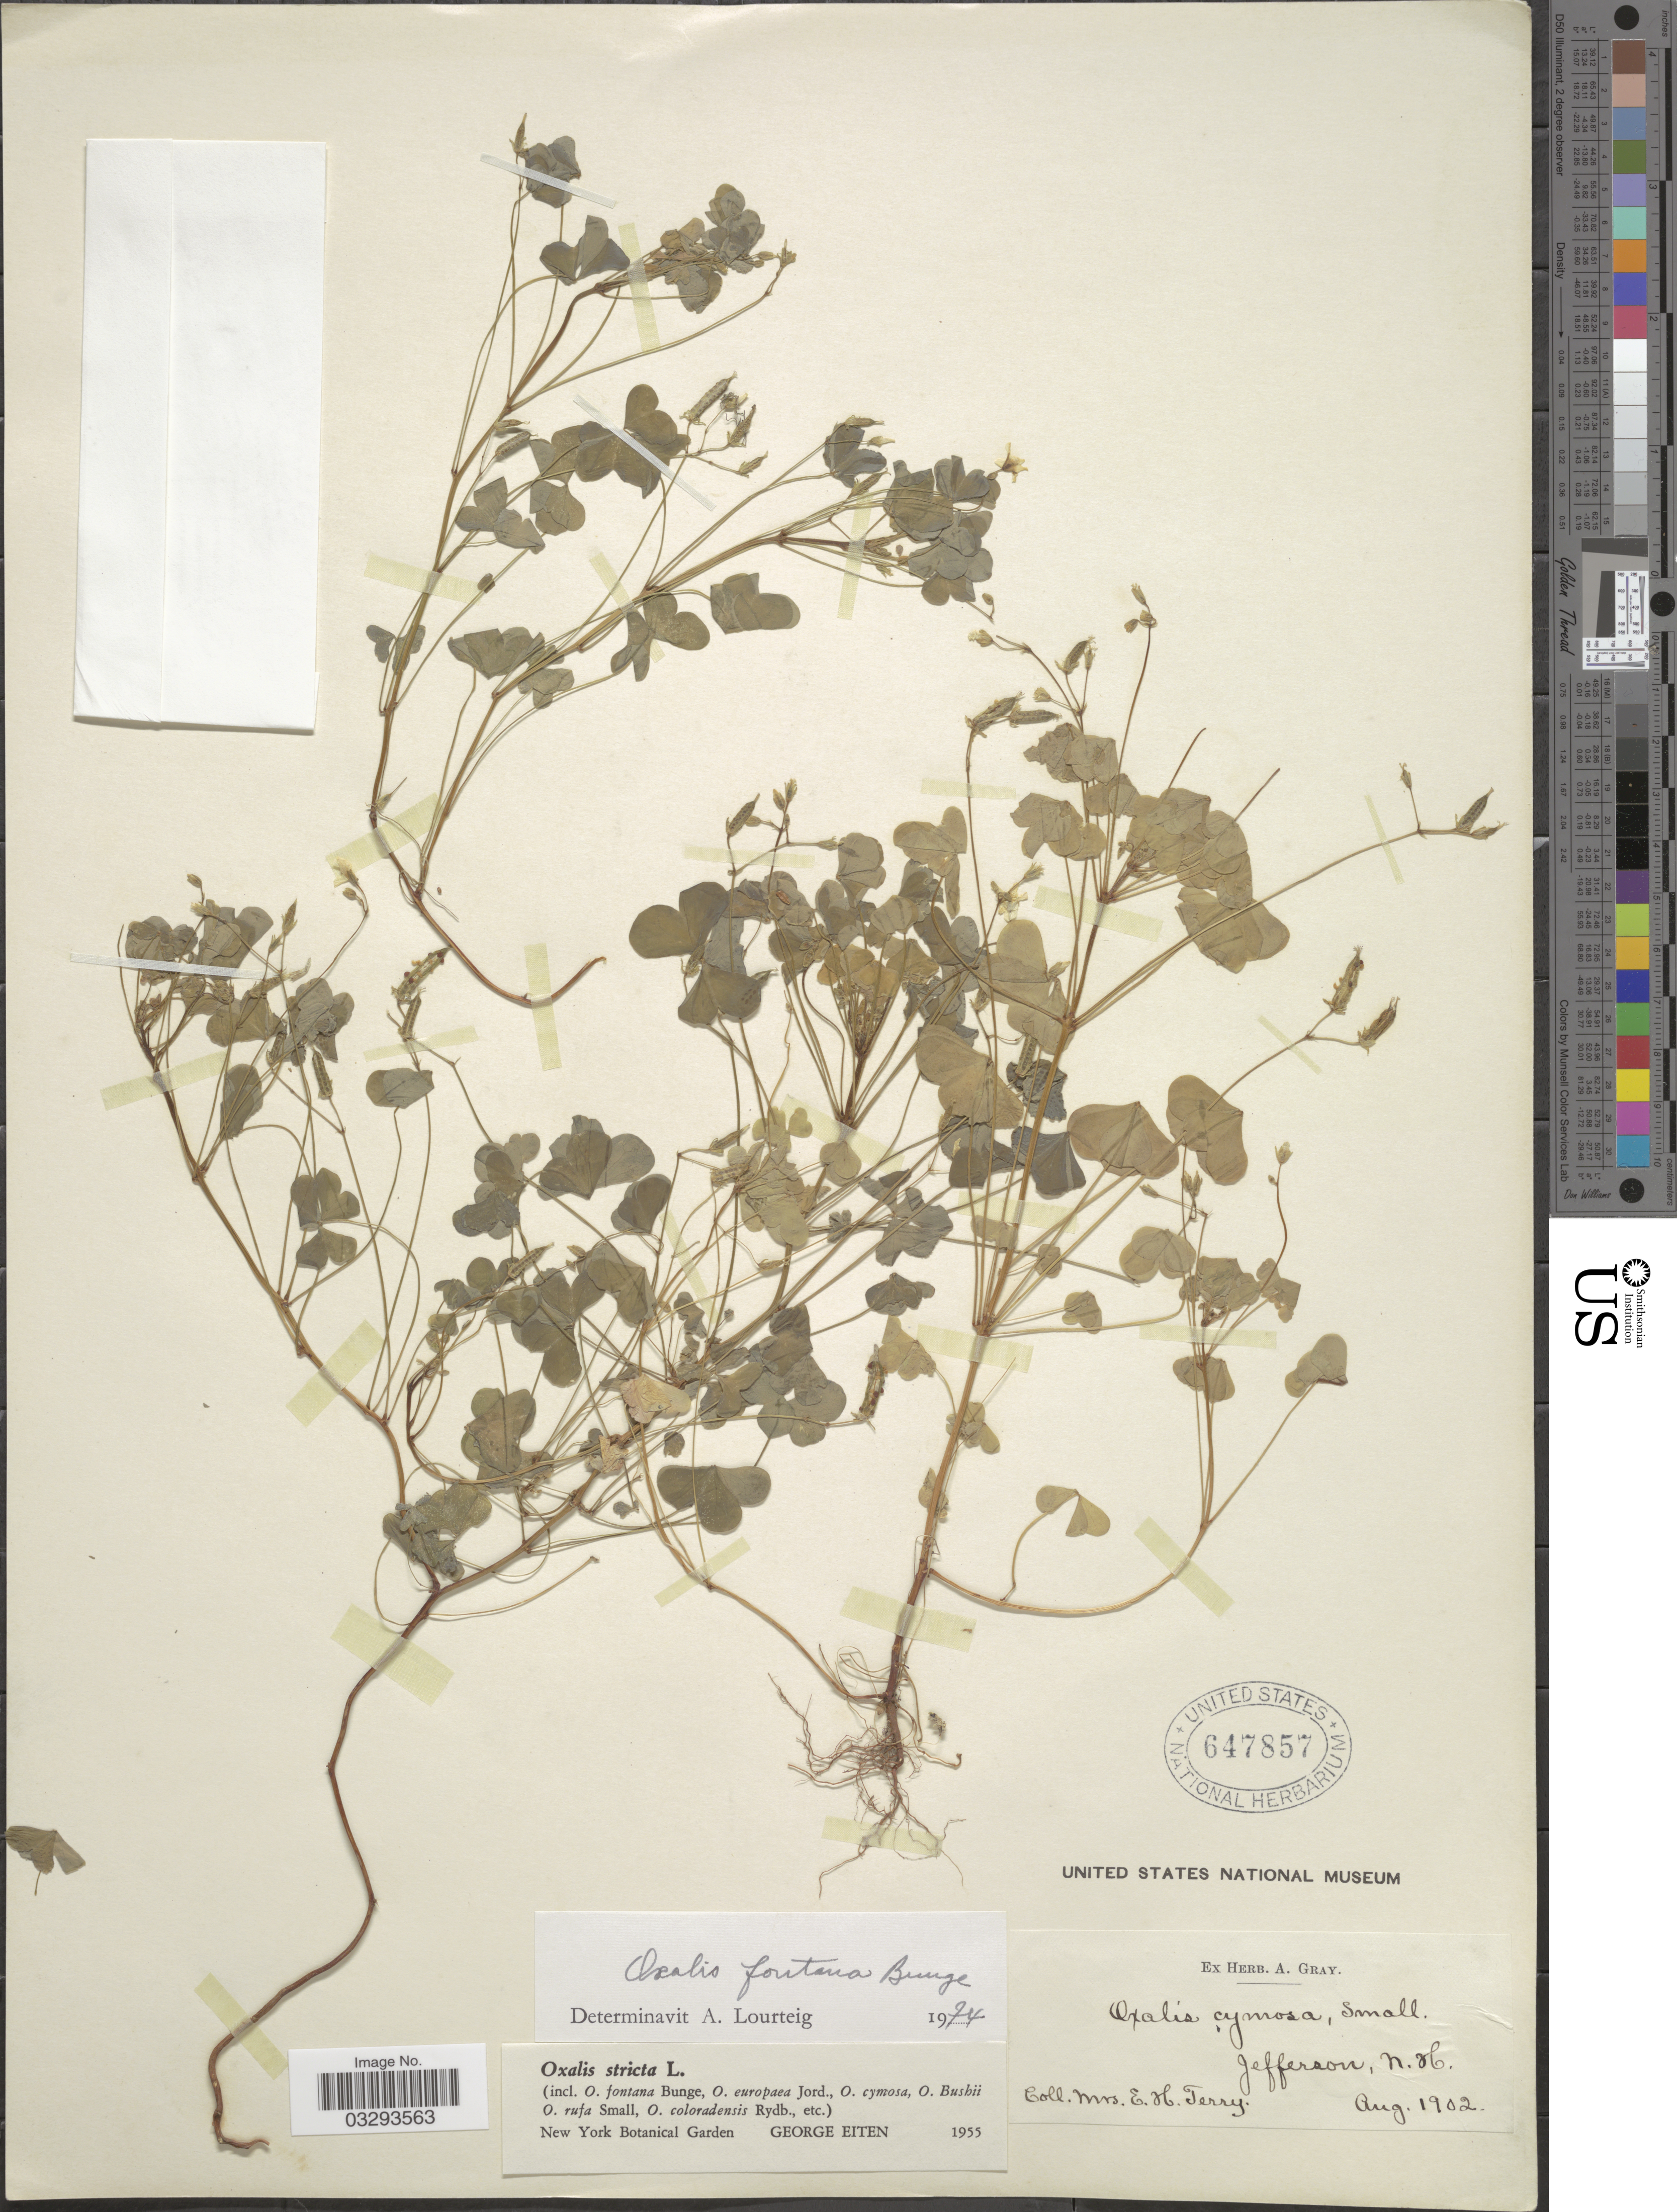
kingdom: Plantae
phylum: Tracheophyta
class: Magnoliopsida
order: Oxalidales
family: Oxalidaceae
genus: Oxalis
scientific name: Oxalis fontana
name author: Bunge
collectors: E. Terry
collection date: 1902-08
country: United States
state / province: New Hampshire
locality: Jefferson.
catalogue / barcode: US 647857